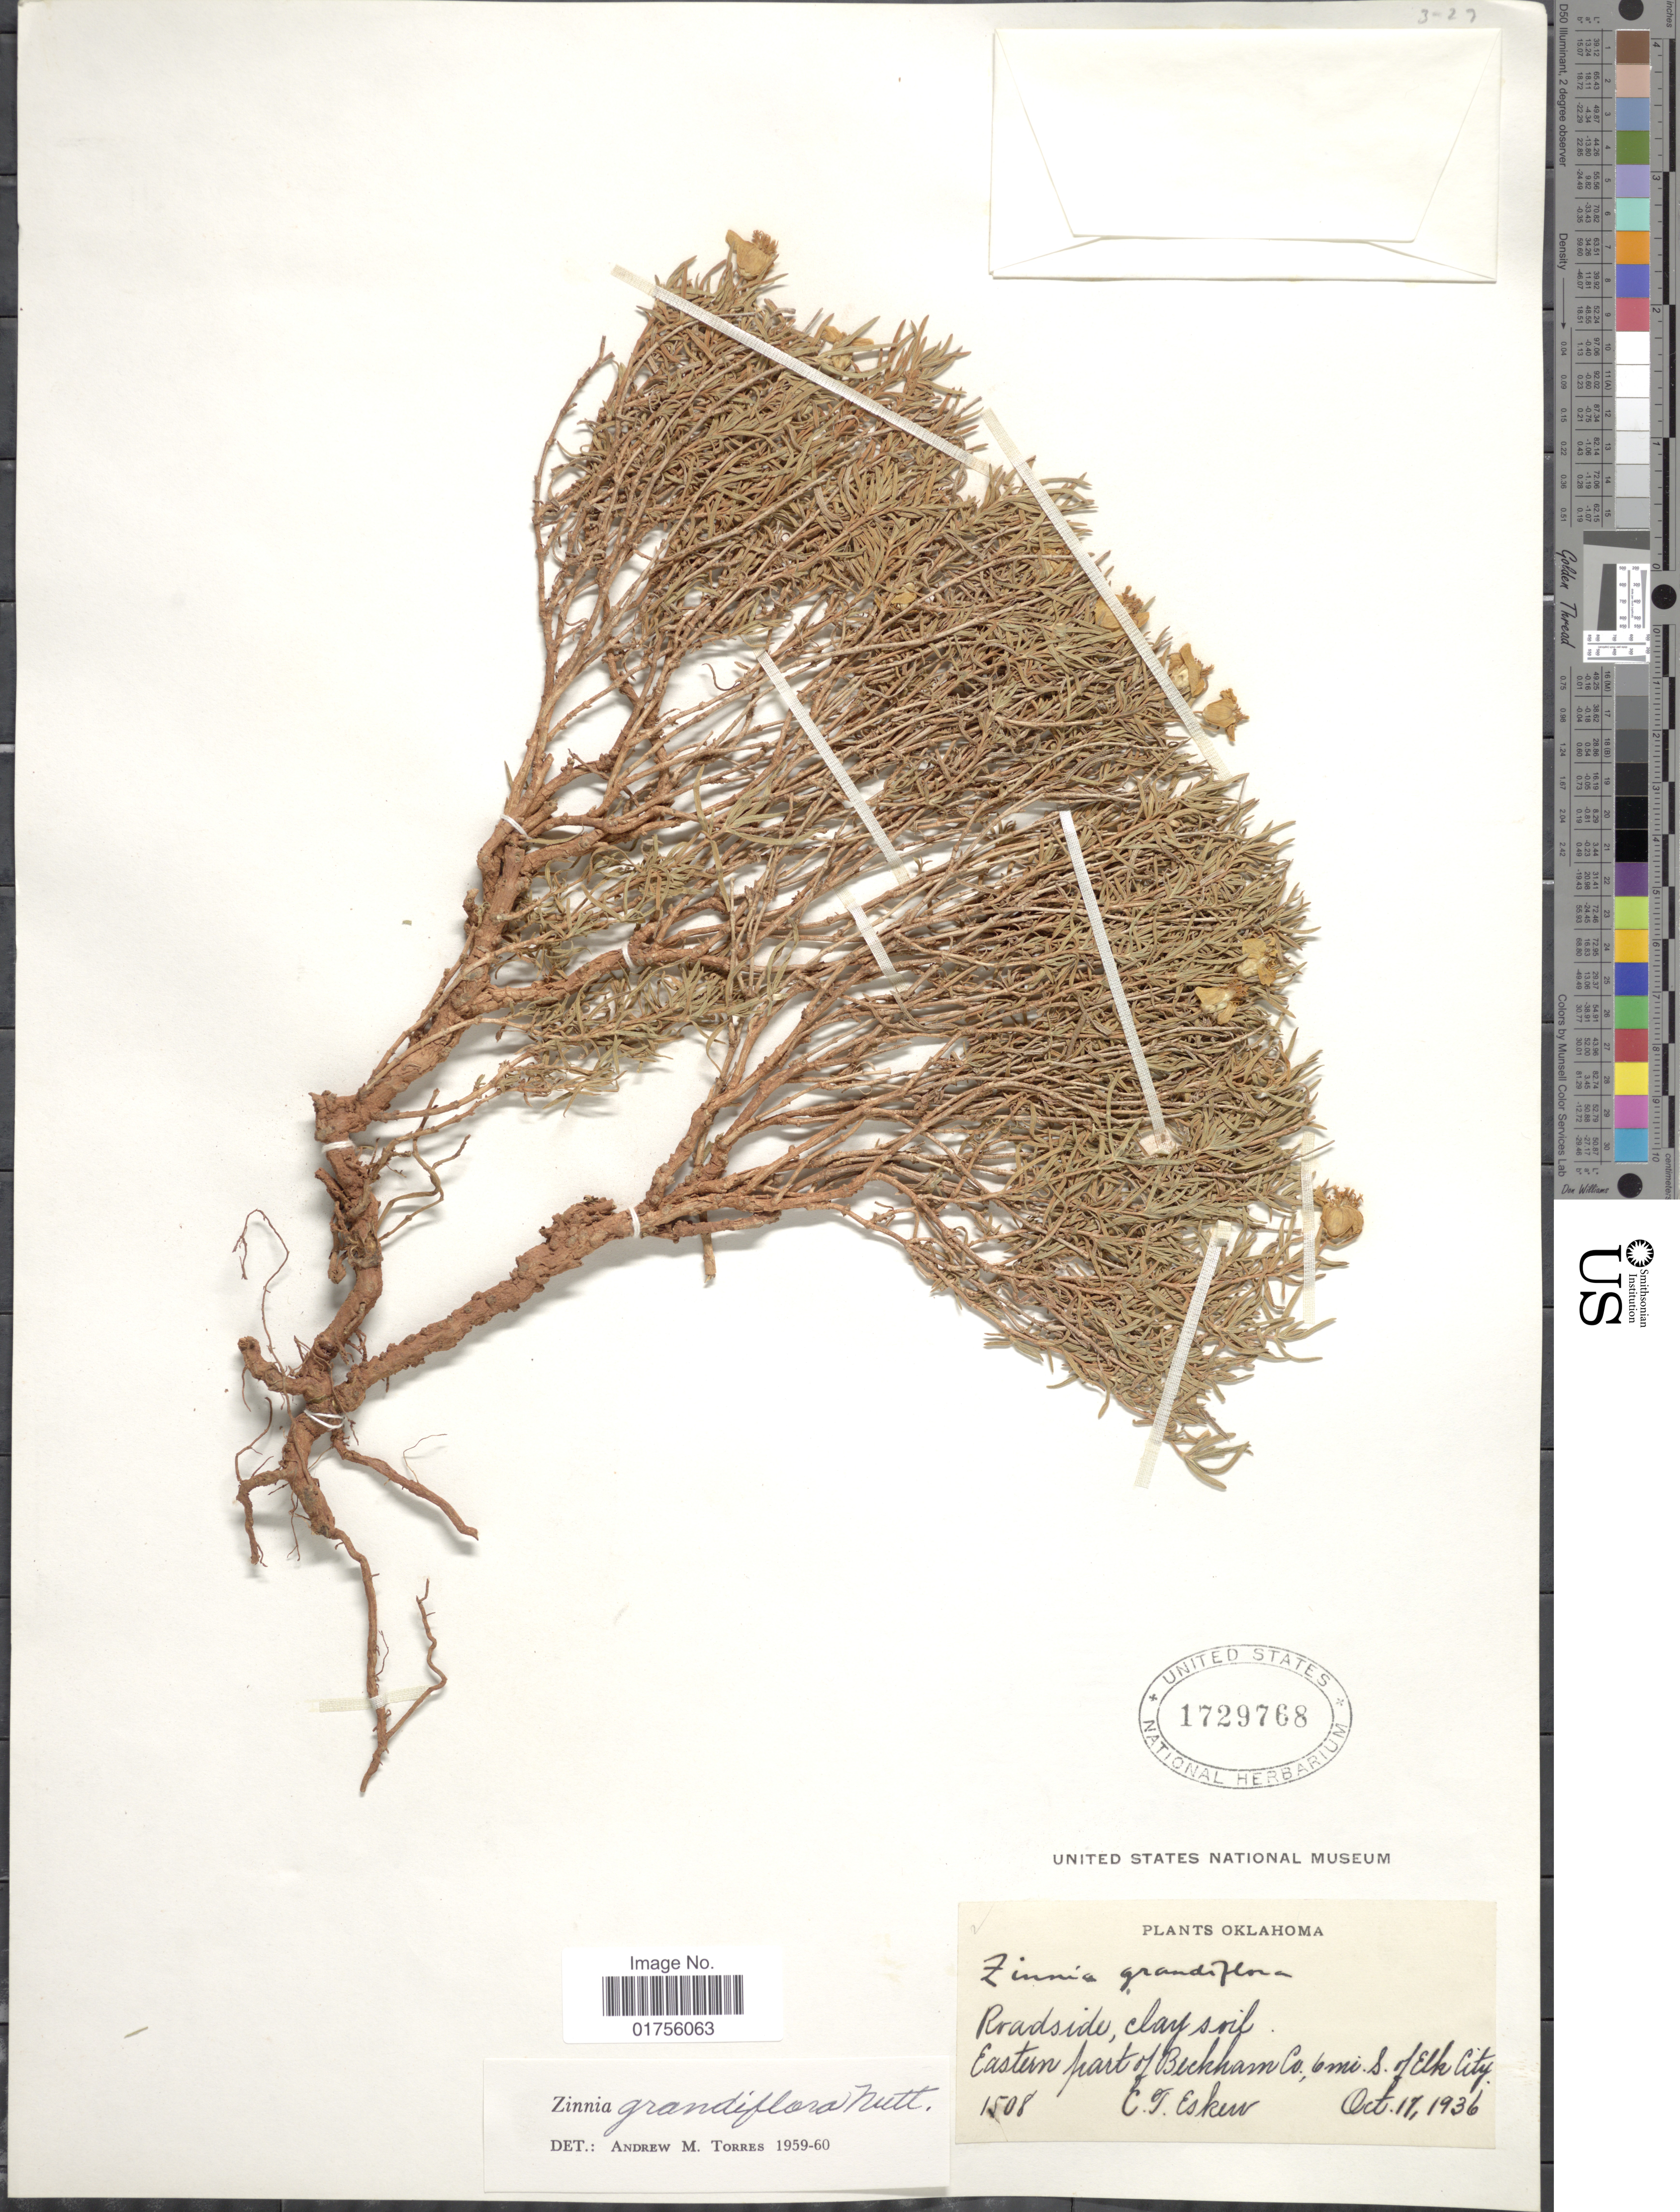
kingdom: Plantae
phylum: Tracheophyta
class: Magnoliopsida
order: Asterales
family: Asteraceae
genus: Zinnia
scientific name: Zinnia grandiflora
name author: Nutt.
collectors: C. Eskew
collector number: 1508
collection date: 1936-10-17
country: United States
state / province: Oklahoma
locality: Eastern part of Beckham Co., 6 mi. S of Elk City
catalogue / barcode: US 1729768